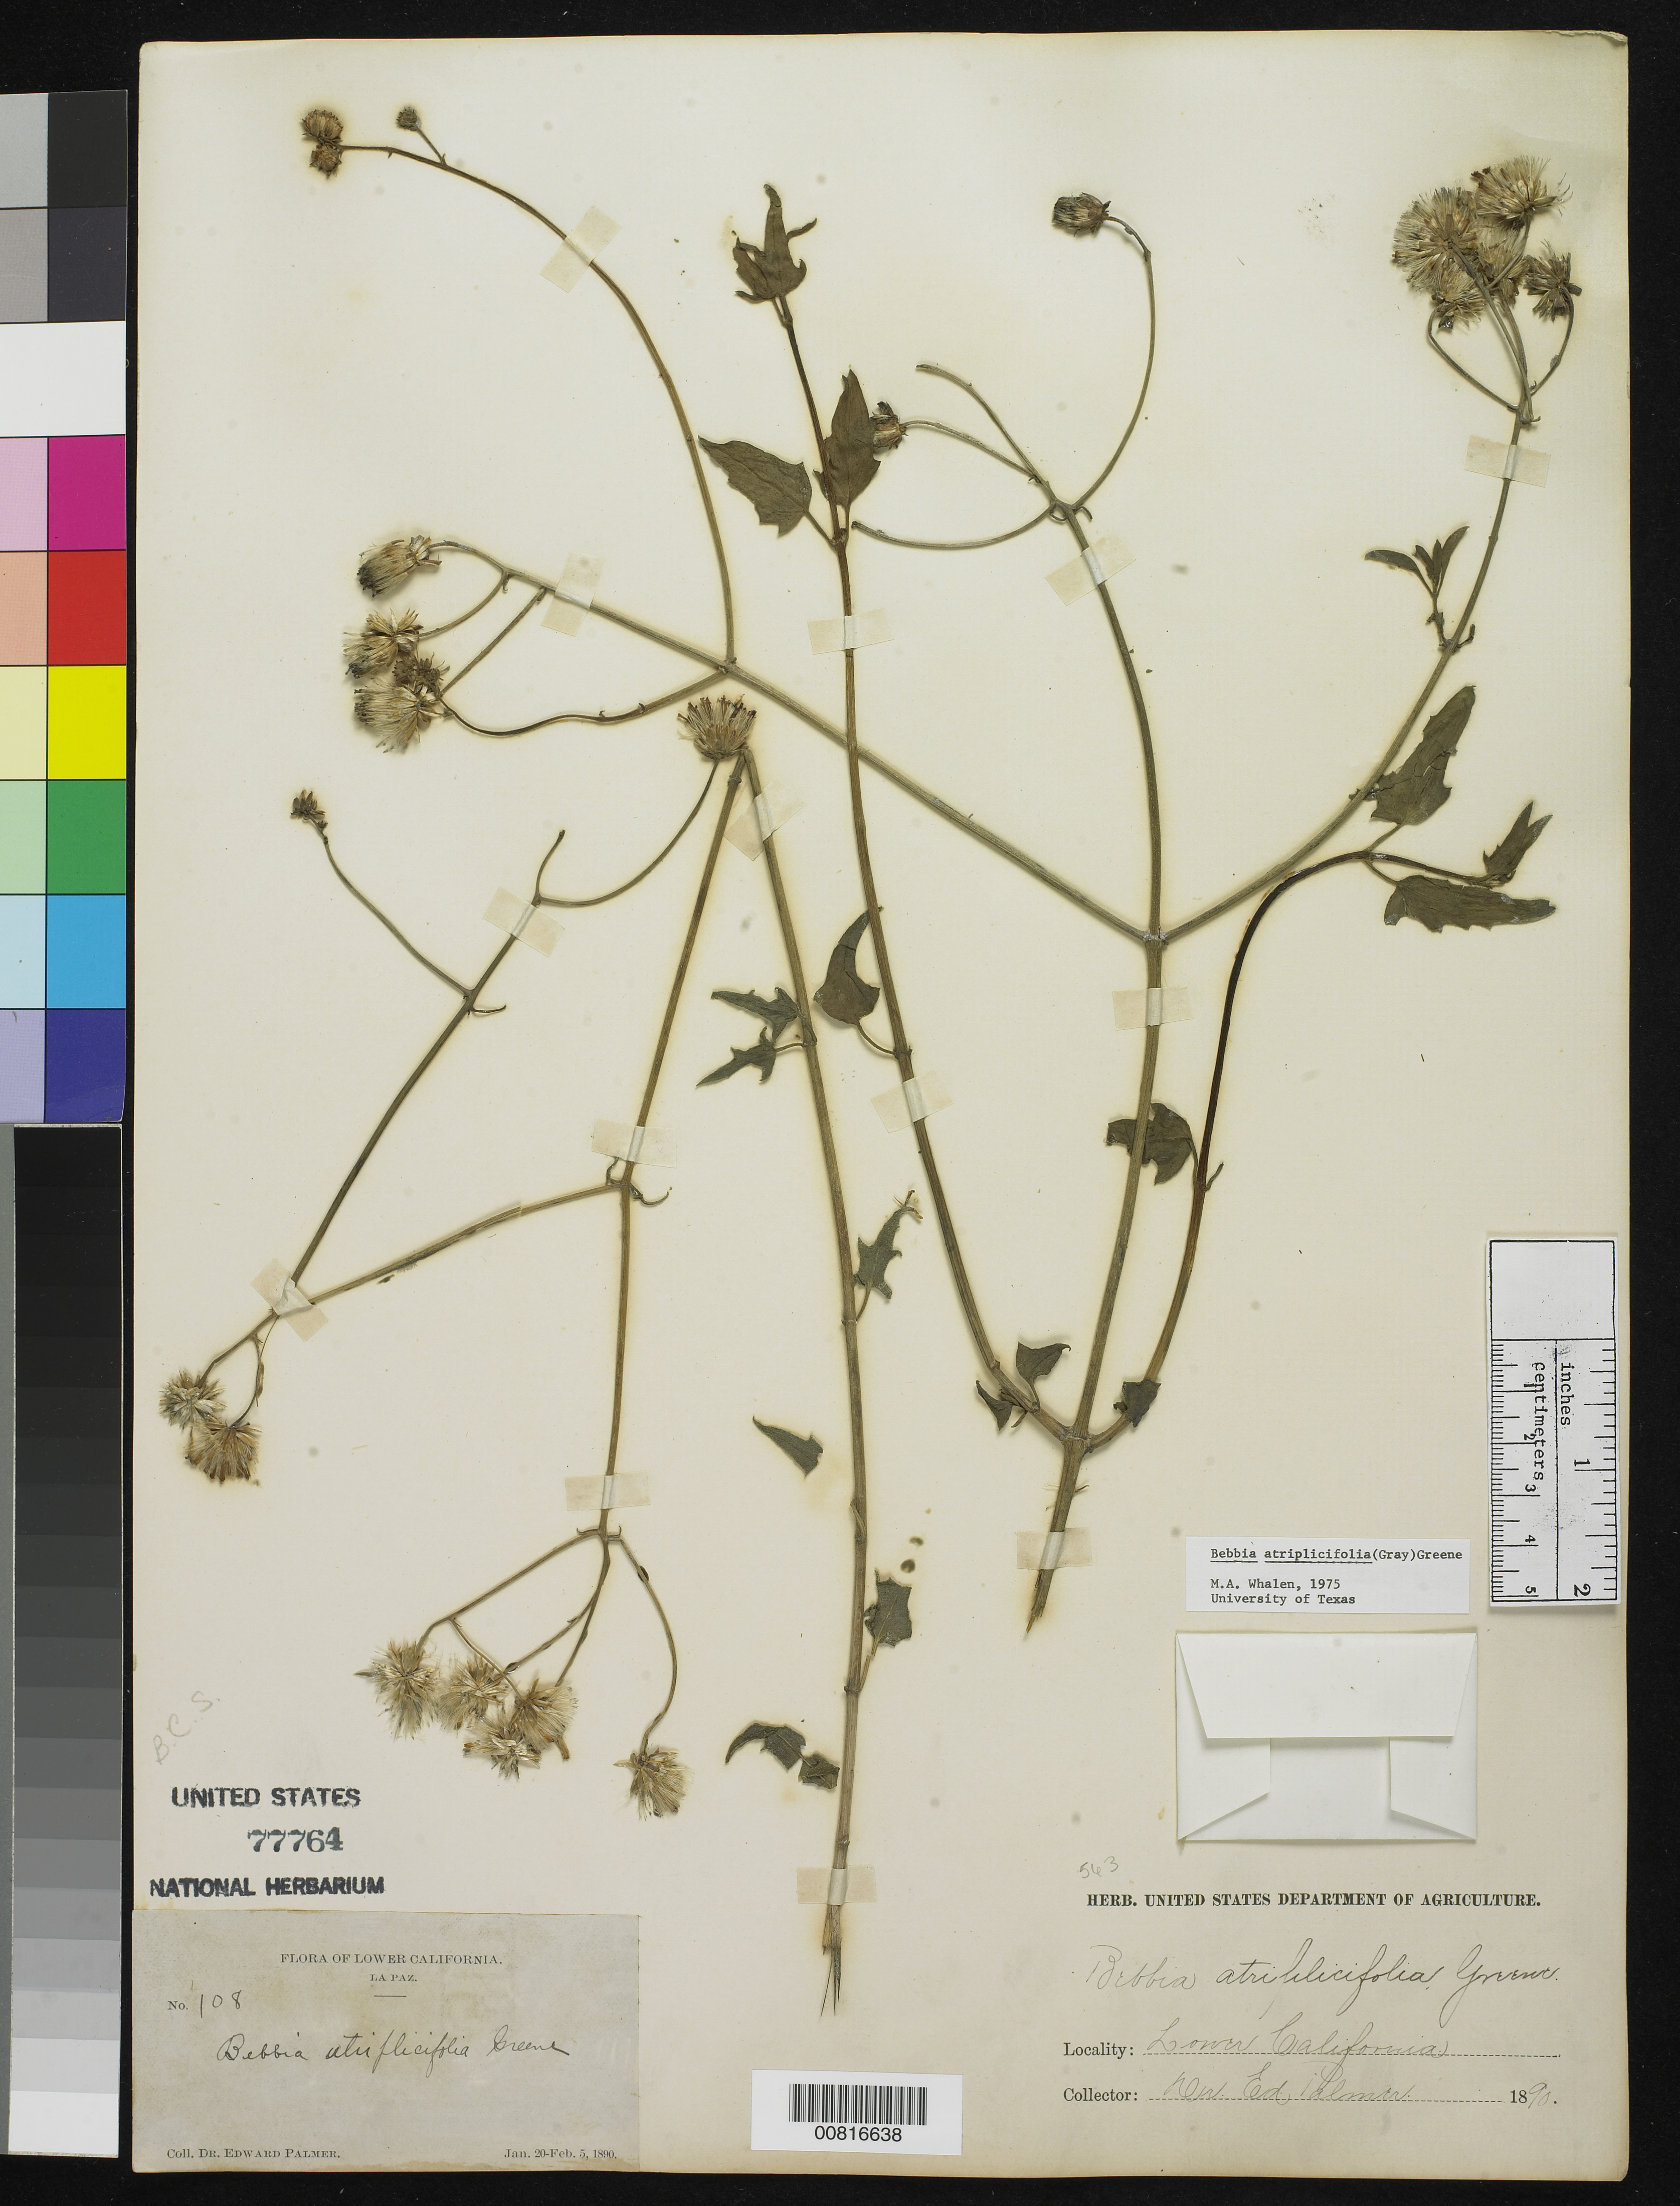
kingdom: Plantae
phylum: Tracheophyta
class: Magnoliopsida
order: Asterales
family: Asteraceae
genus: Bebbia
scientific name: Bebbia atriplicifolia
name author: (A. Gray) Greene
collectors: E. Palmer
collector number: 108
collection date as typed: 20 Jan 1890 to 05 Feb 1890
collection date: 1890-01-20/1890-02-05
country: Mexico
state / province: Baja California Sur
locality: La Paz, Baja California Sur.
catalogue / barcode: US 77764